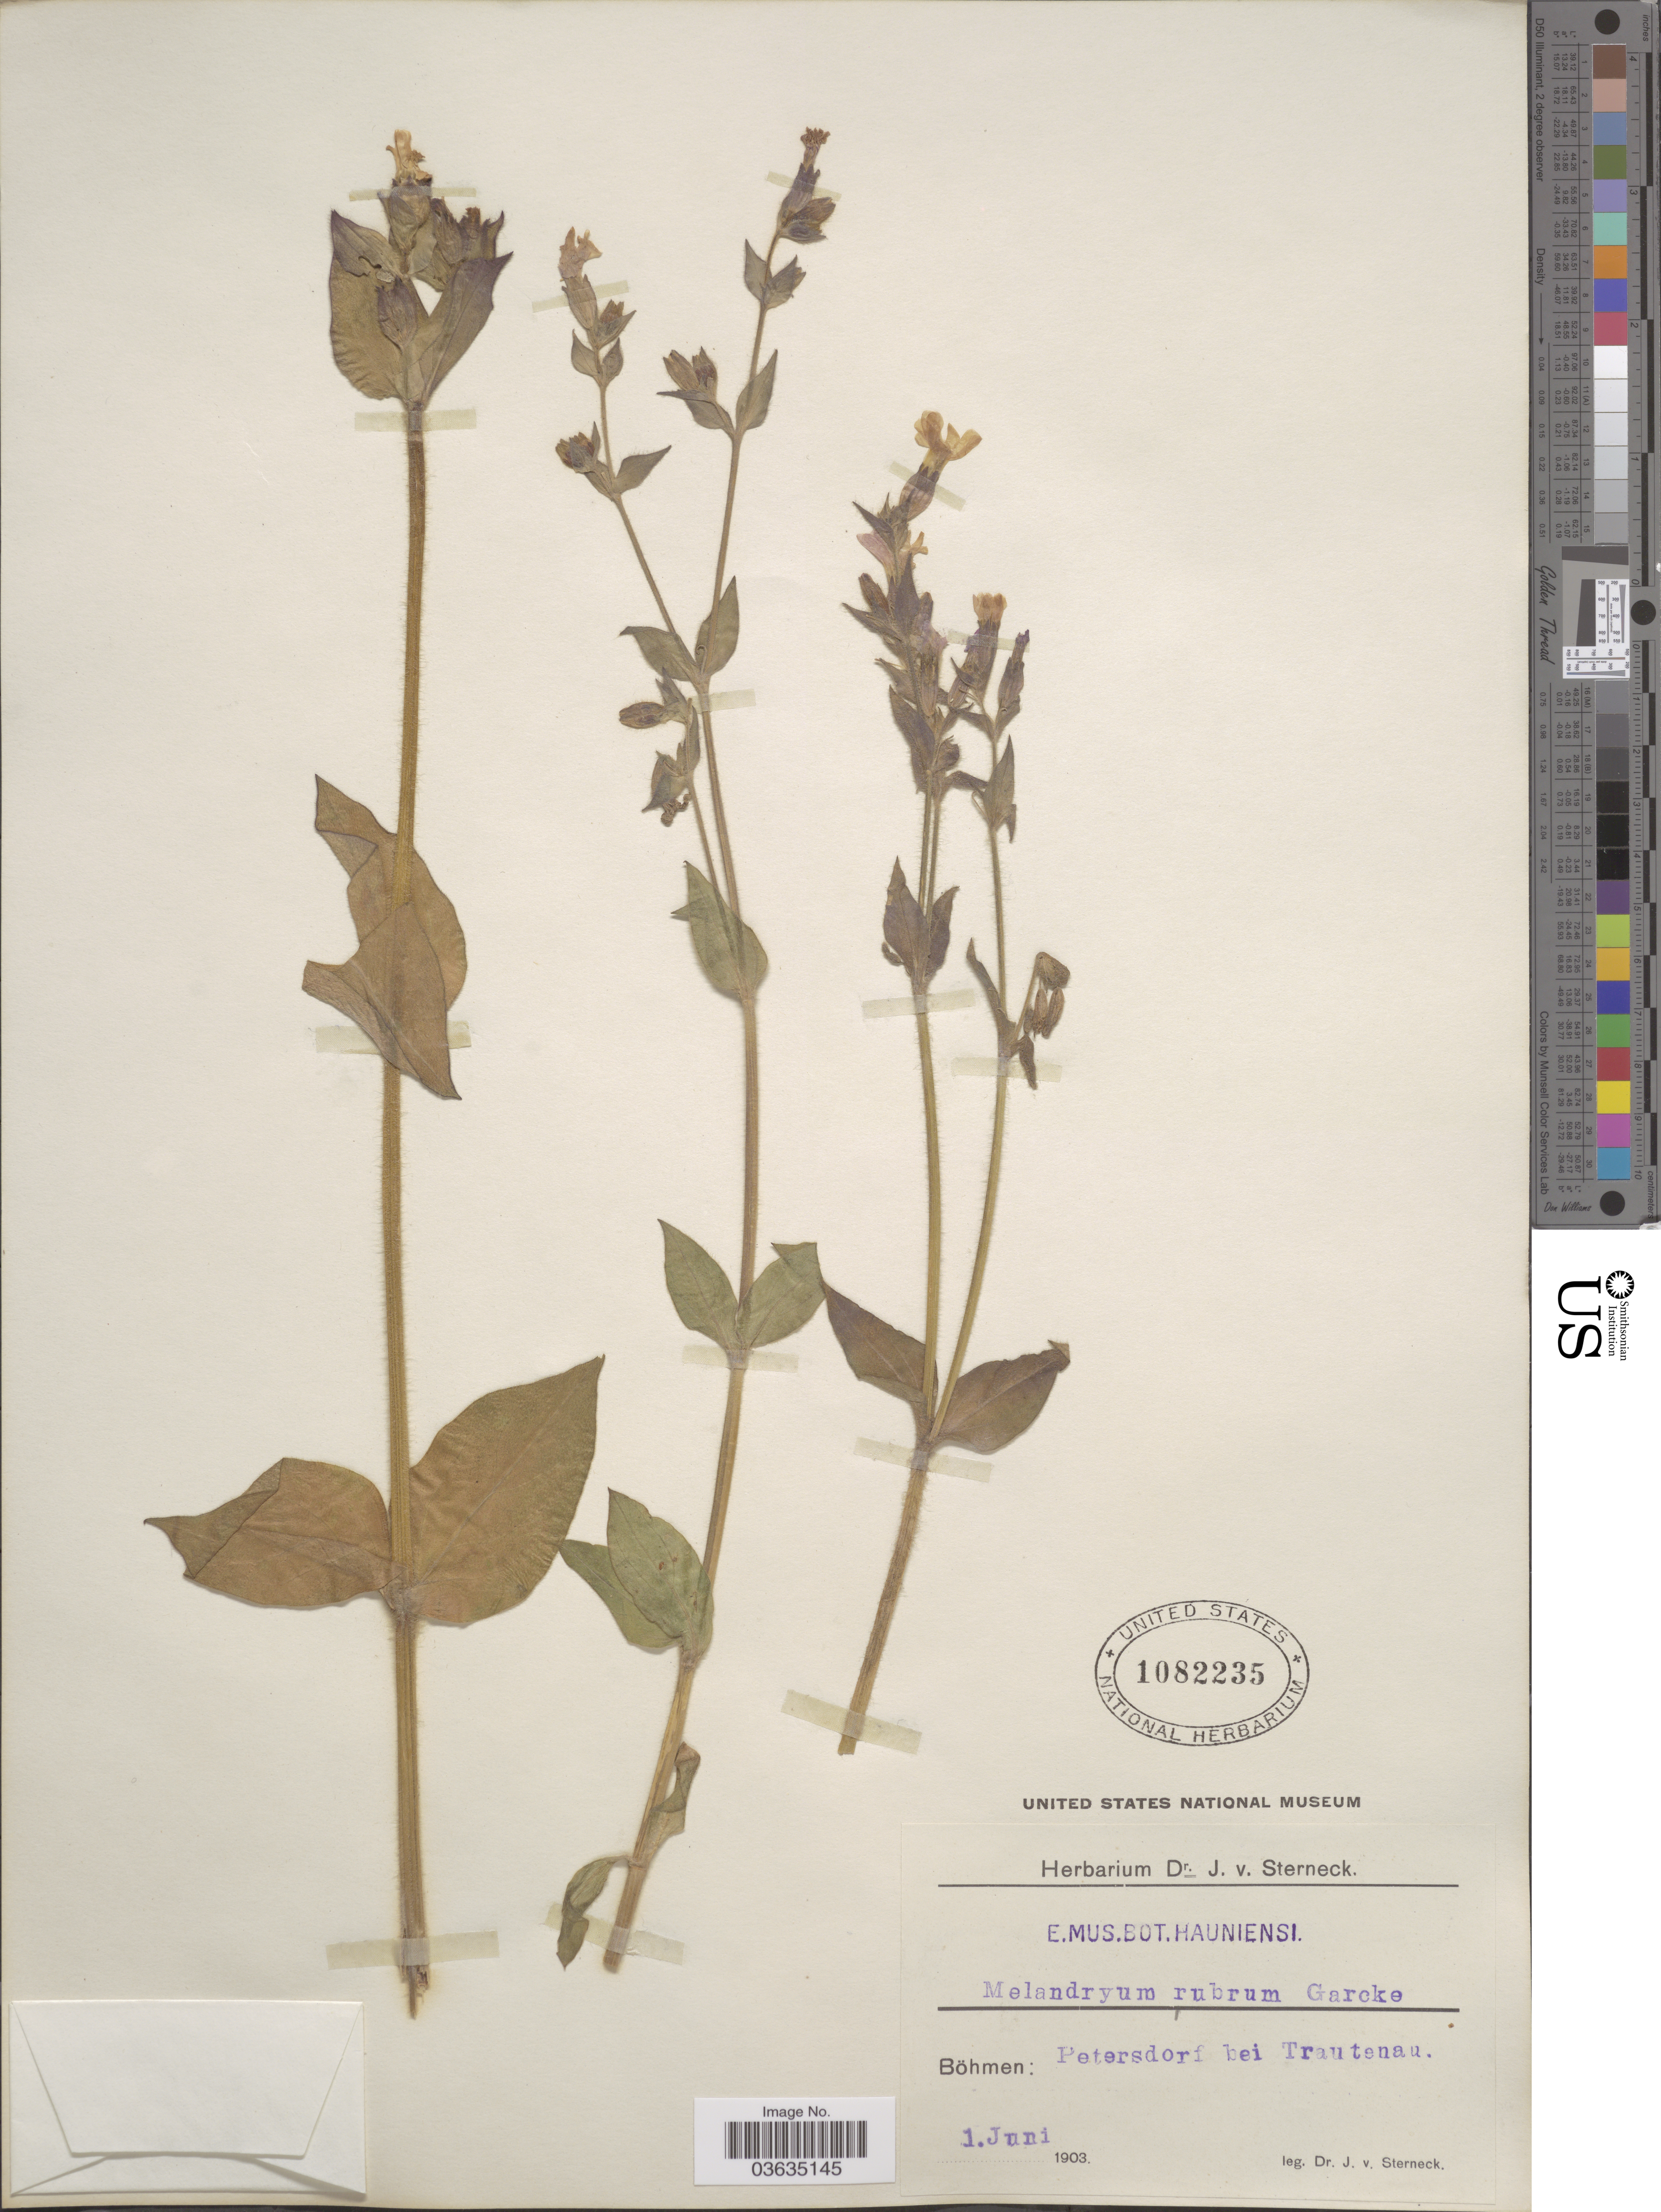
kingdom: Plantae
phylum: Tracheophyta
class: Magnoliopsida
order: Caryophyllales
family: Caryophyllaceae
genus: Silene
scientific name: Silene dioica subsp. dioica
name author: (L.) Clairv.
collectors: J. von Sterneck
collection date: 1903-06-01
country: Czechia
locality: Böhmen: Petersdorf bei Trautenau.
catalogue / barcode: US 1082235